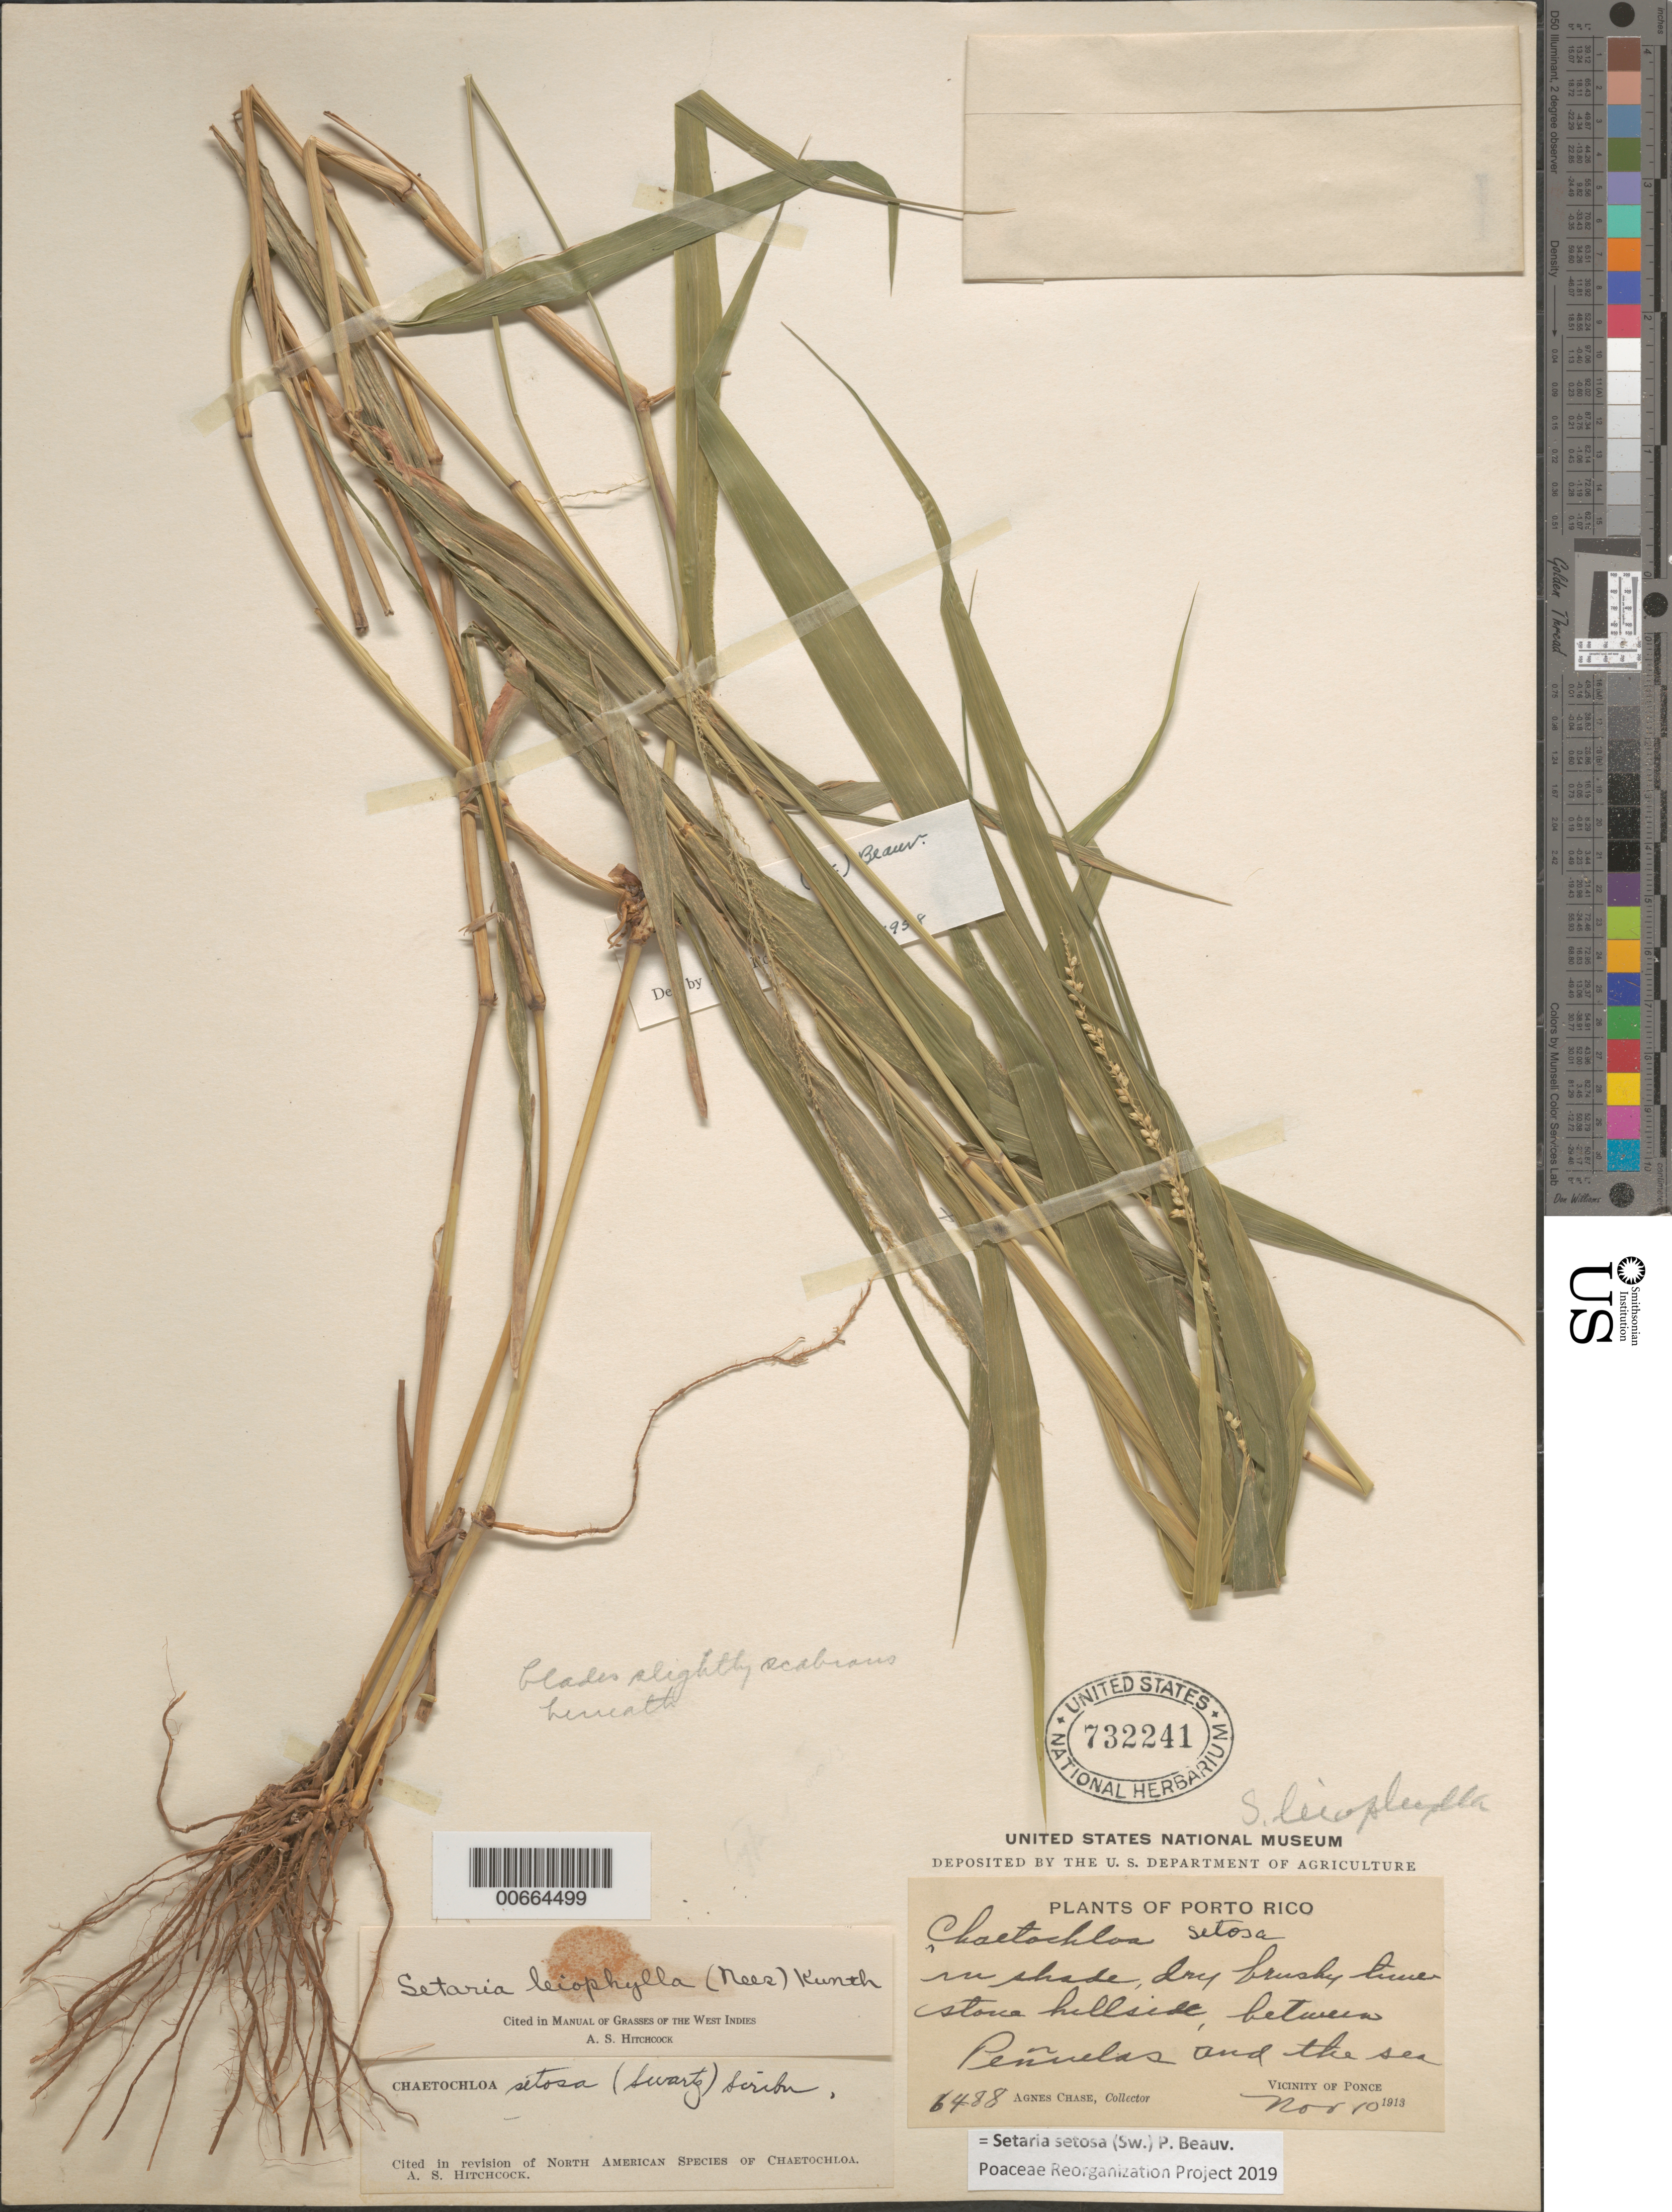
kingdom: Plantae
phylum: Tracheophyta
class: Liliopsida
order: Poales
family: Poaceae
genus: Setaria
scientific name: Setaria setosa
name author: (Sw.) P. Beauv.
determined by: Poaceae Reorganization Project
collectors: A. Chase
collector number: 6488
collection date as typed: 10 Nov 1913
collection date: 1913-11-10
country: Puerto Rico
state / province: Peñuelas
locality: Peñuelas & the sea, btw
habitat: In shade, dry brushy limestone hillside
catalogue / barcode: US 732241